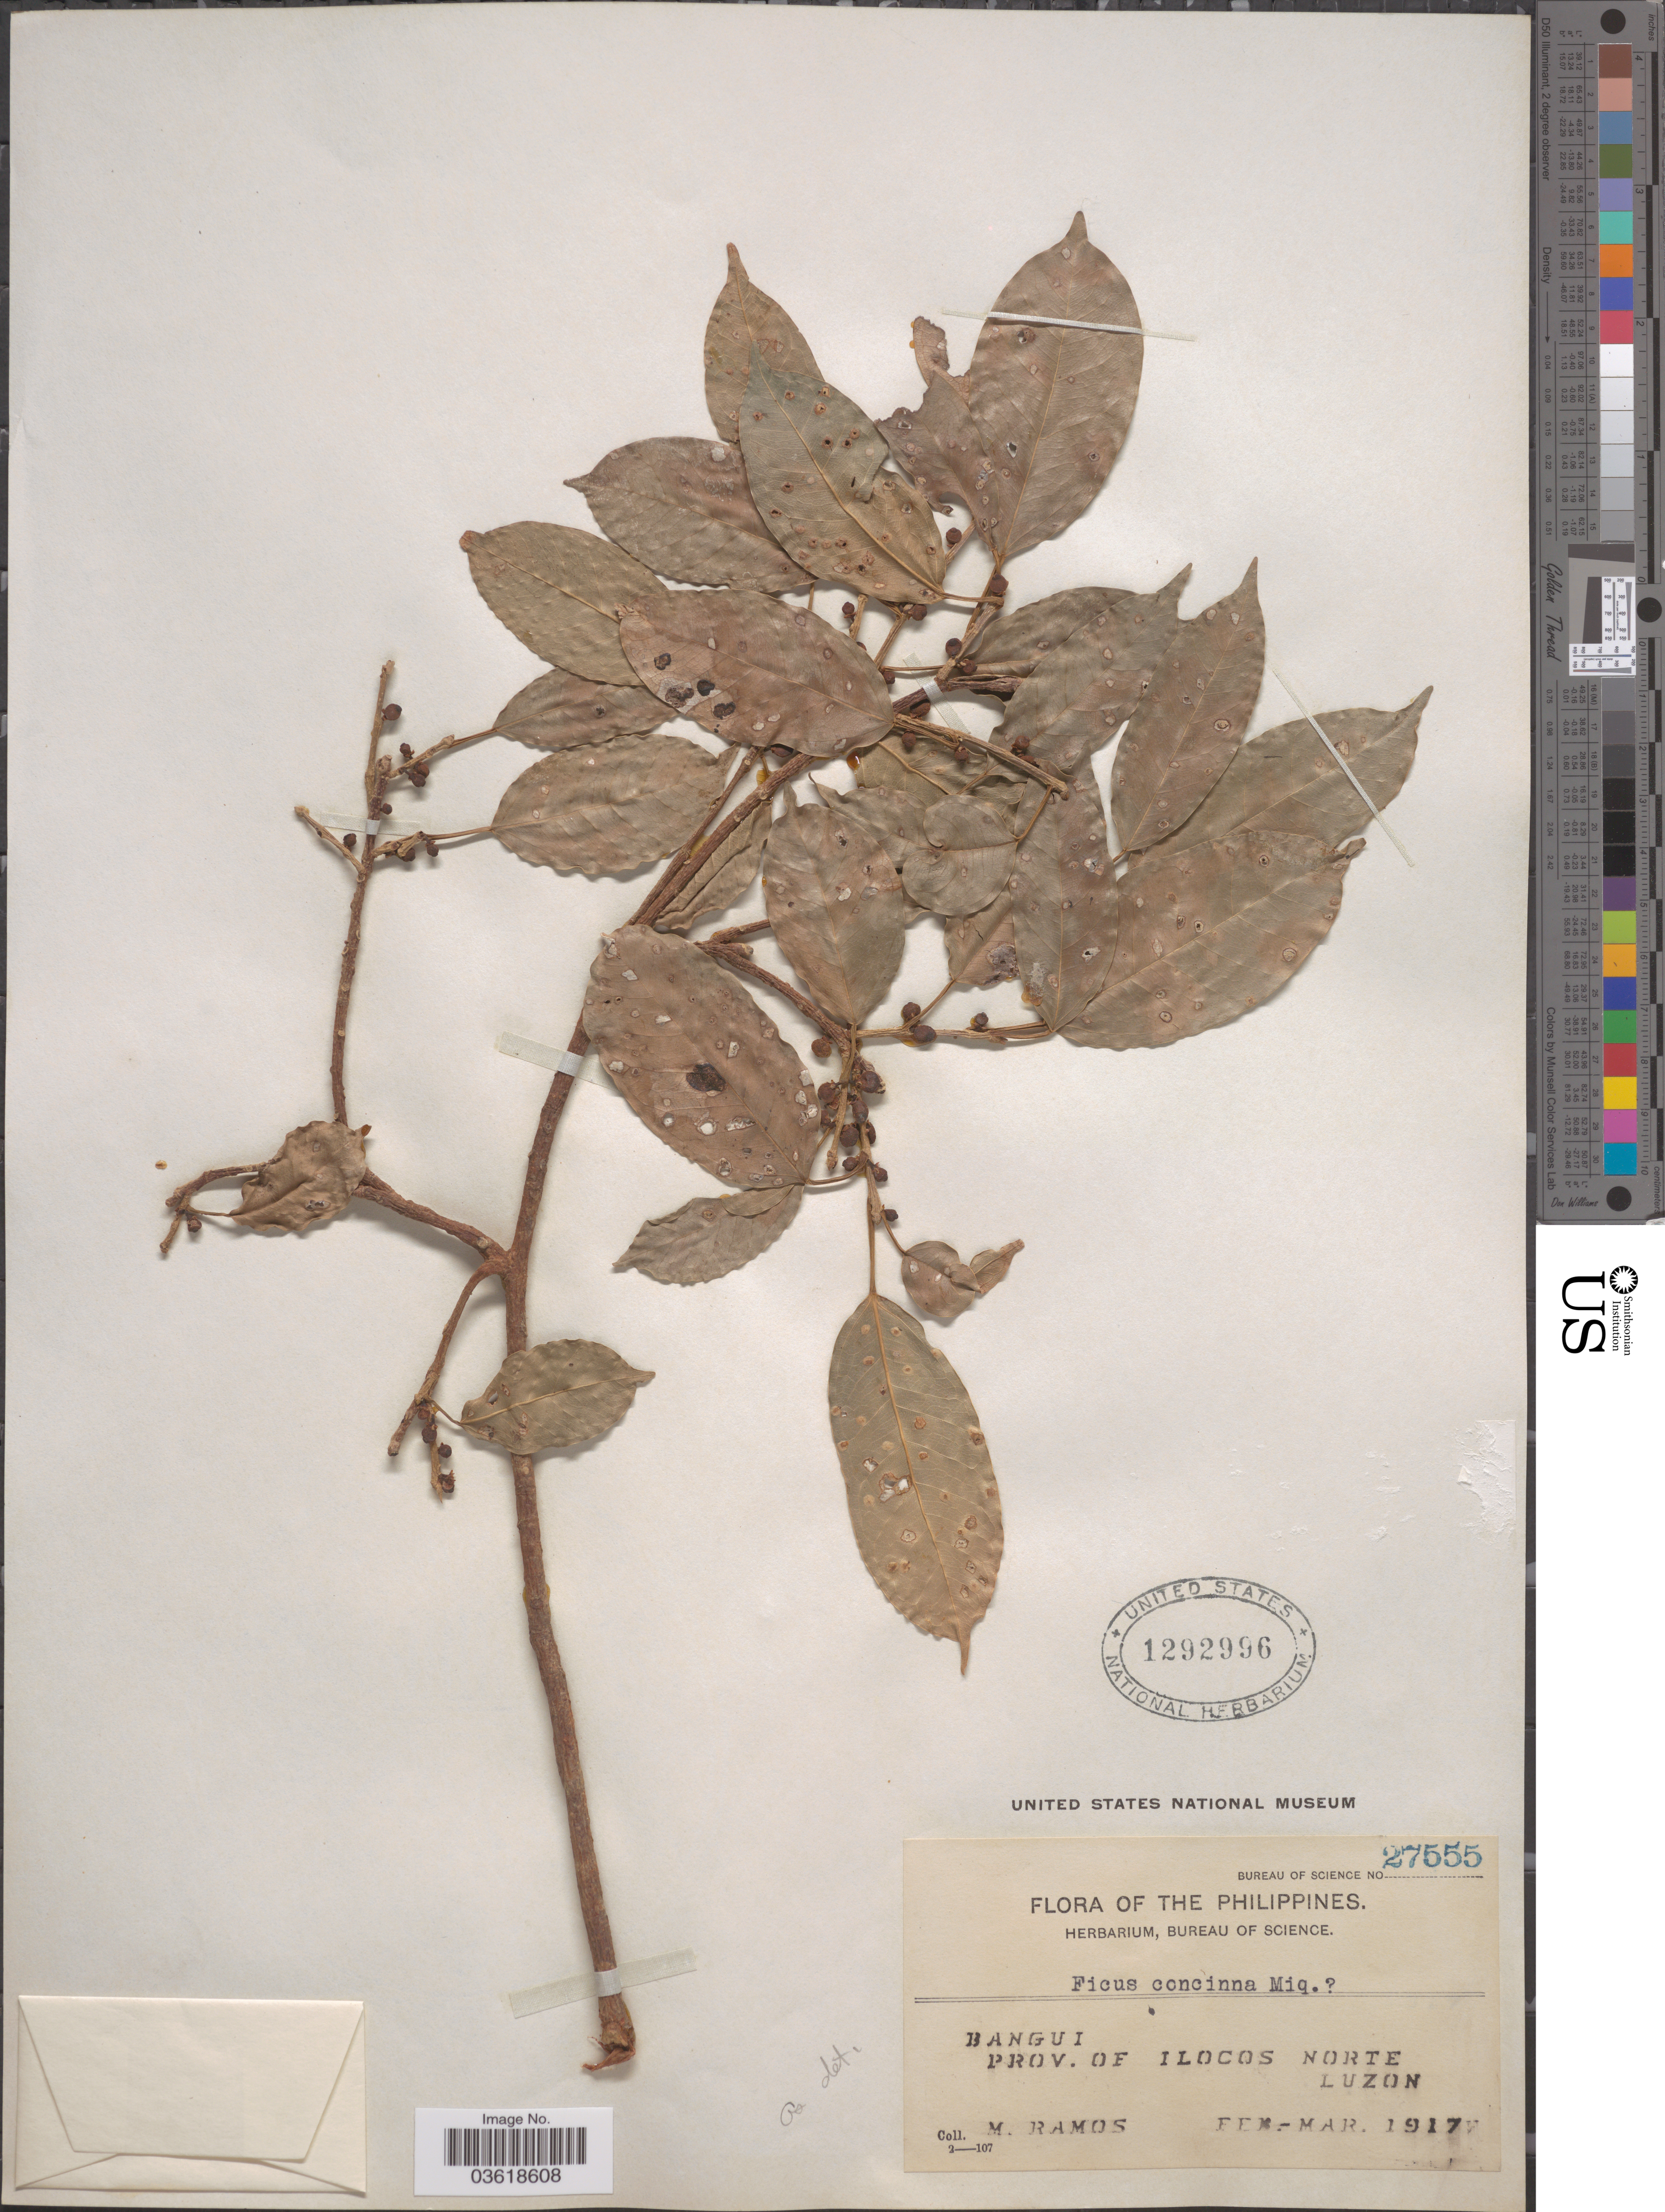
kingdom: Plantae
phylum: Tracheophyta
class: Magnoliopsida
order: Rosales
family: Moraceae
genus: Ficus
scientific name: Ficus concinna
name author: Miq.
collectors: M. Ramos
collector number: Bureau of Science 27555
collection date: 1917-02/1917-03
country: Philippines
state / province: Ilocos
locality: Bangui. Prov. of Ilocos Norte Luzon.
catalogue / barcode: US 1292996